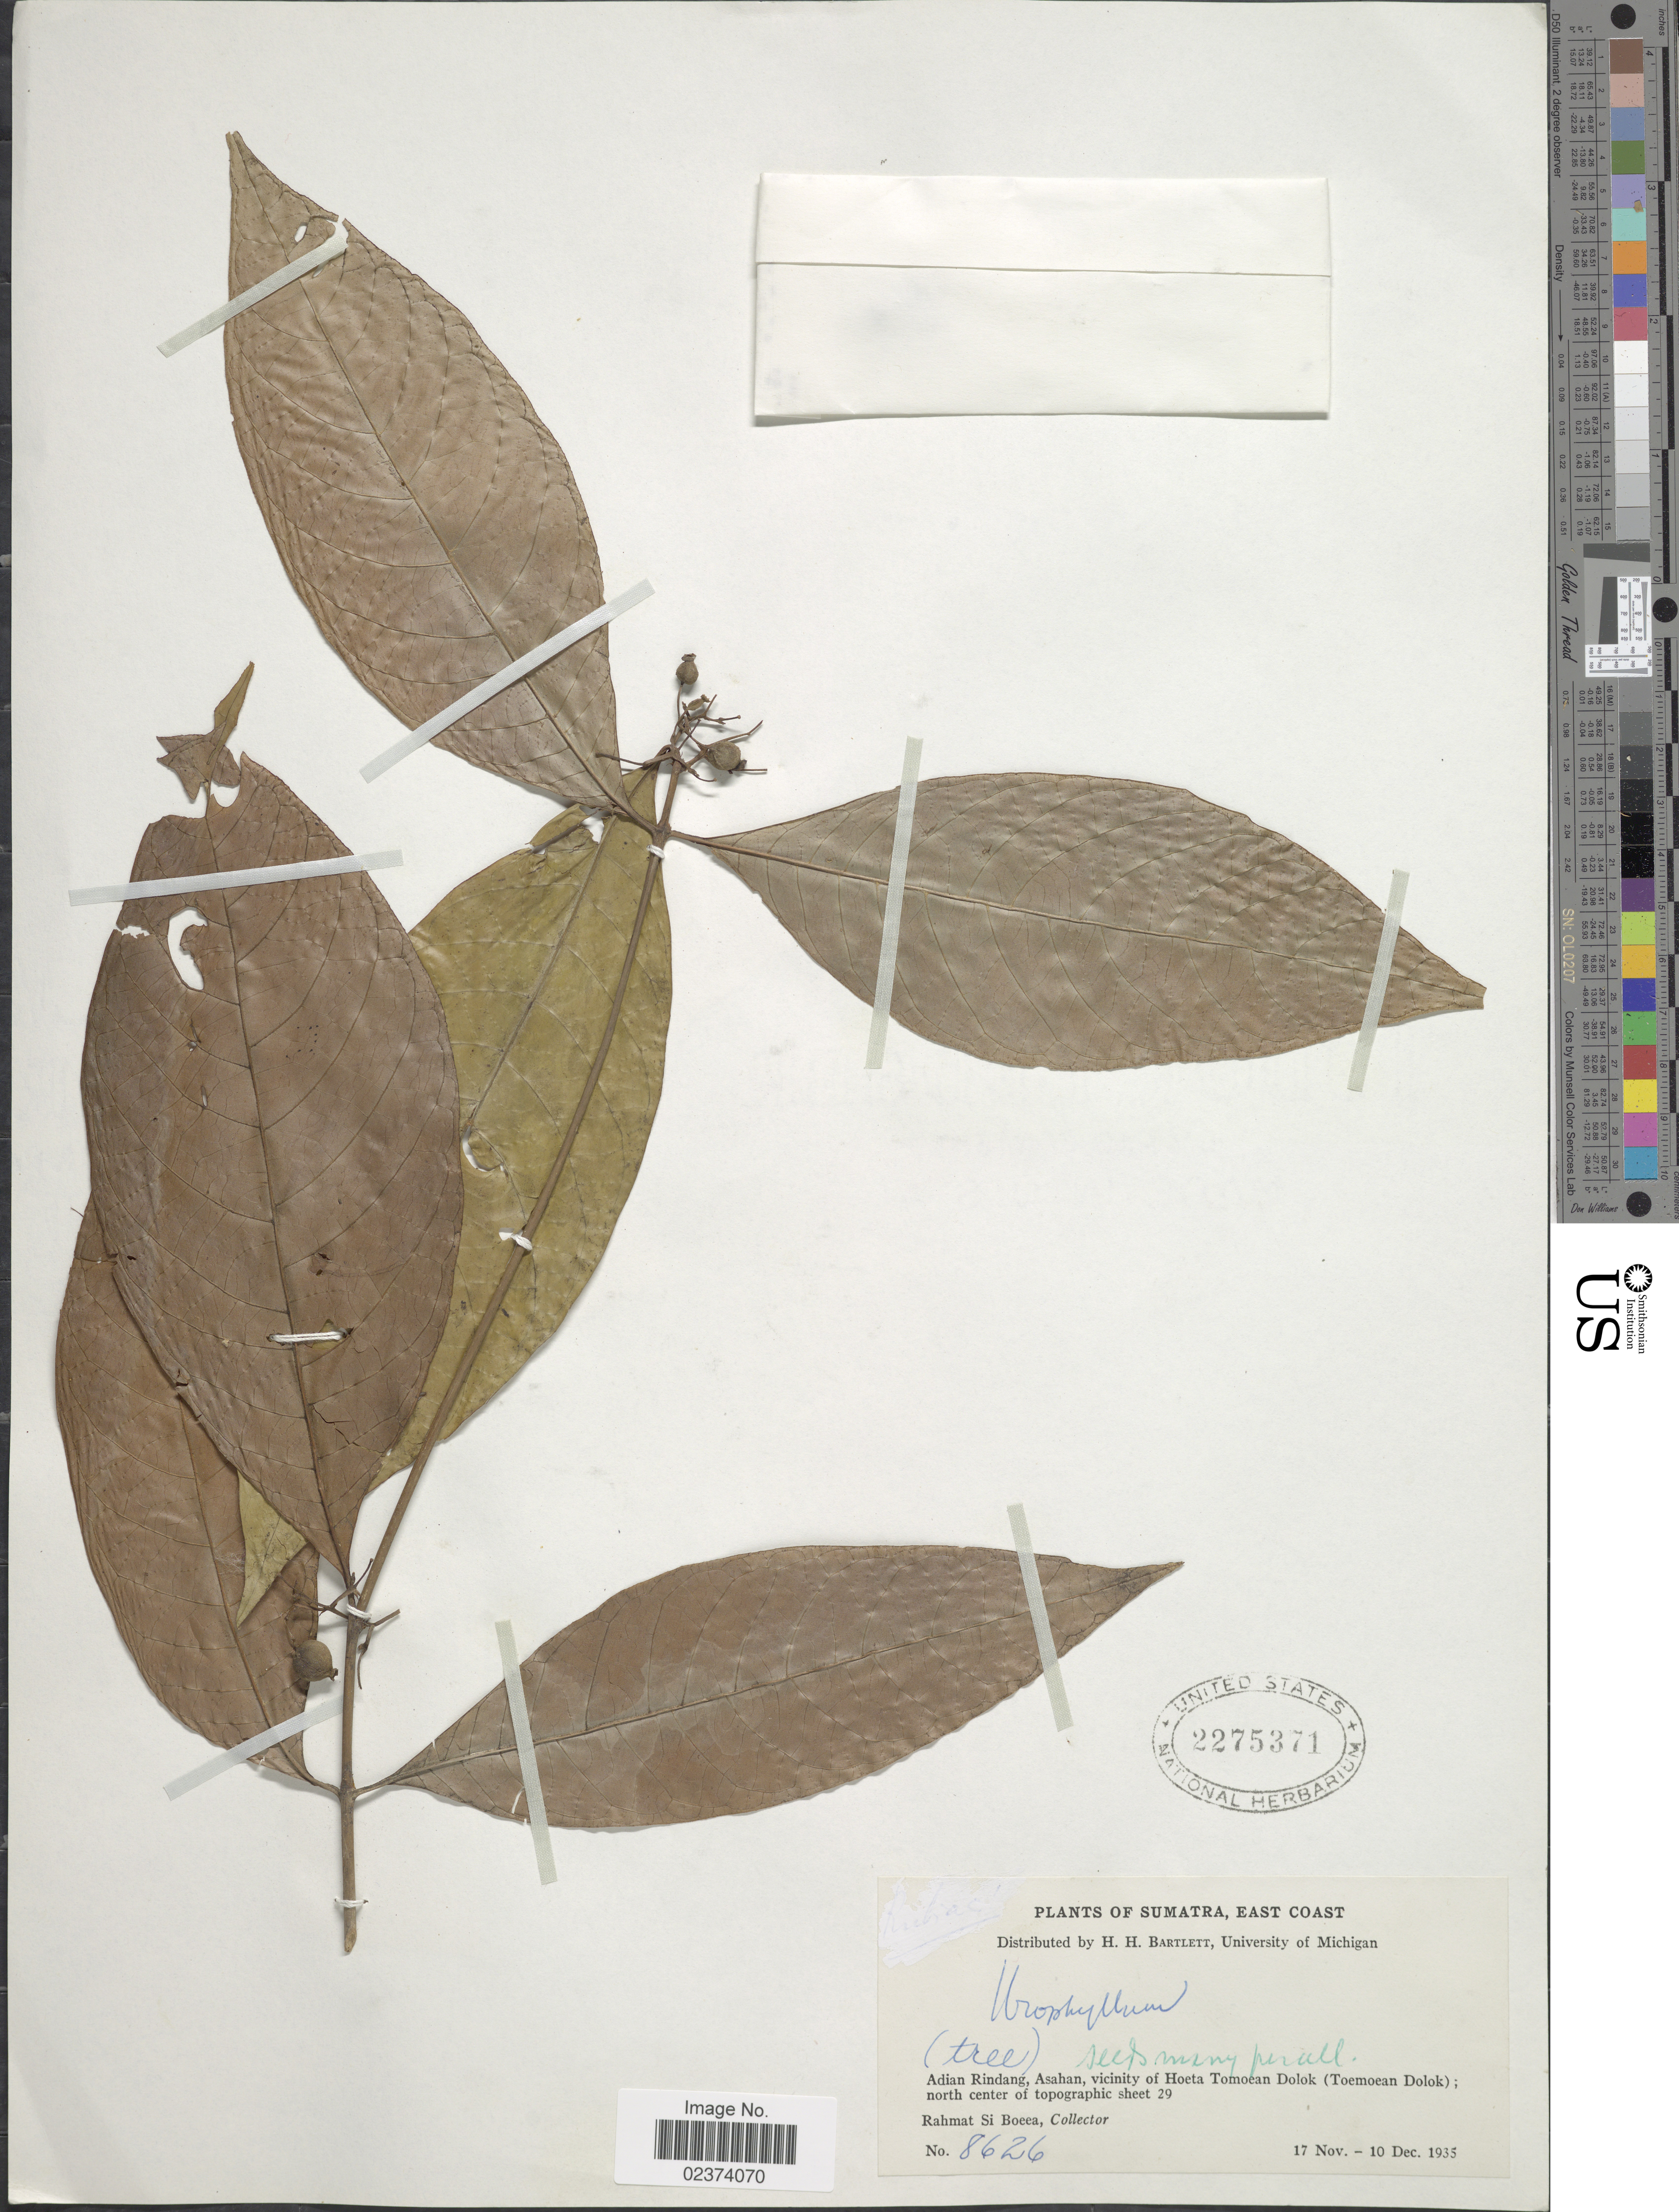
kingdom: Plantae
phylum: Tracheophyta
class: Magnoliopsida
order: Gentianales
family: Rubiaceae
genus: Urophyllum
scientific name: Urophyllum sp.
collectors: Rahmat Si Boeea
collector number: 8626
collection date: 1935-11-17/1935-12-10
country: Indonesia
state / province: Sumatra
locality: East Coast, Adian Rindang, Asahan, vicinity of Hoeta Tomoean Dolok (Toemoean Dolok); north center of topographic sheet 29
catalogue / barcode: US 2275371